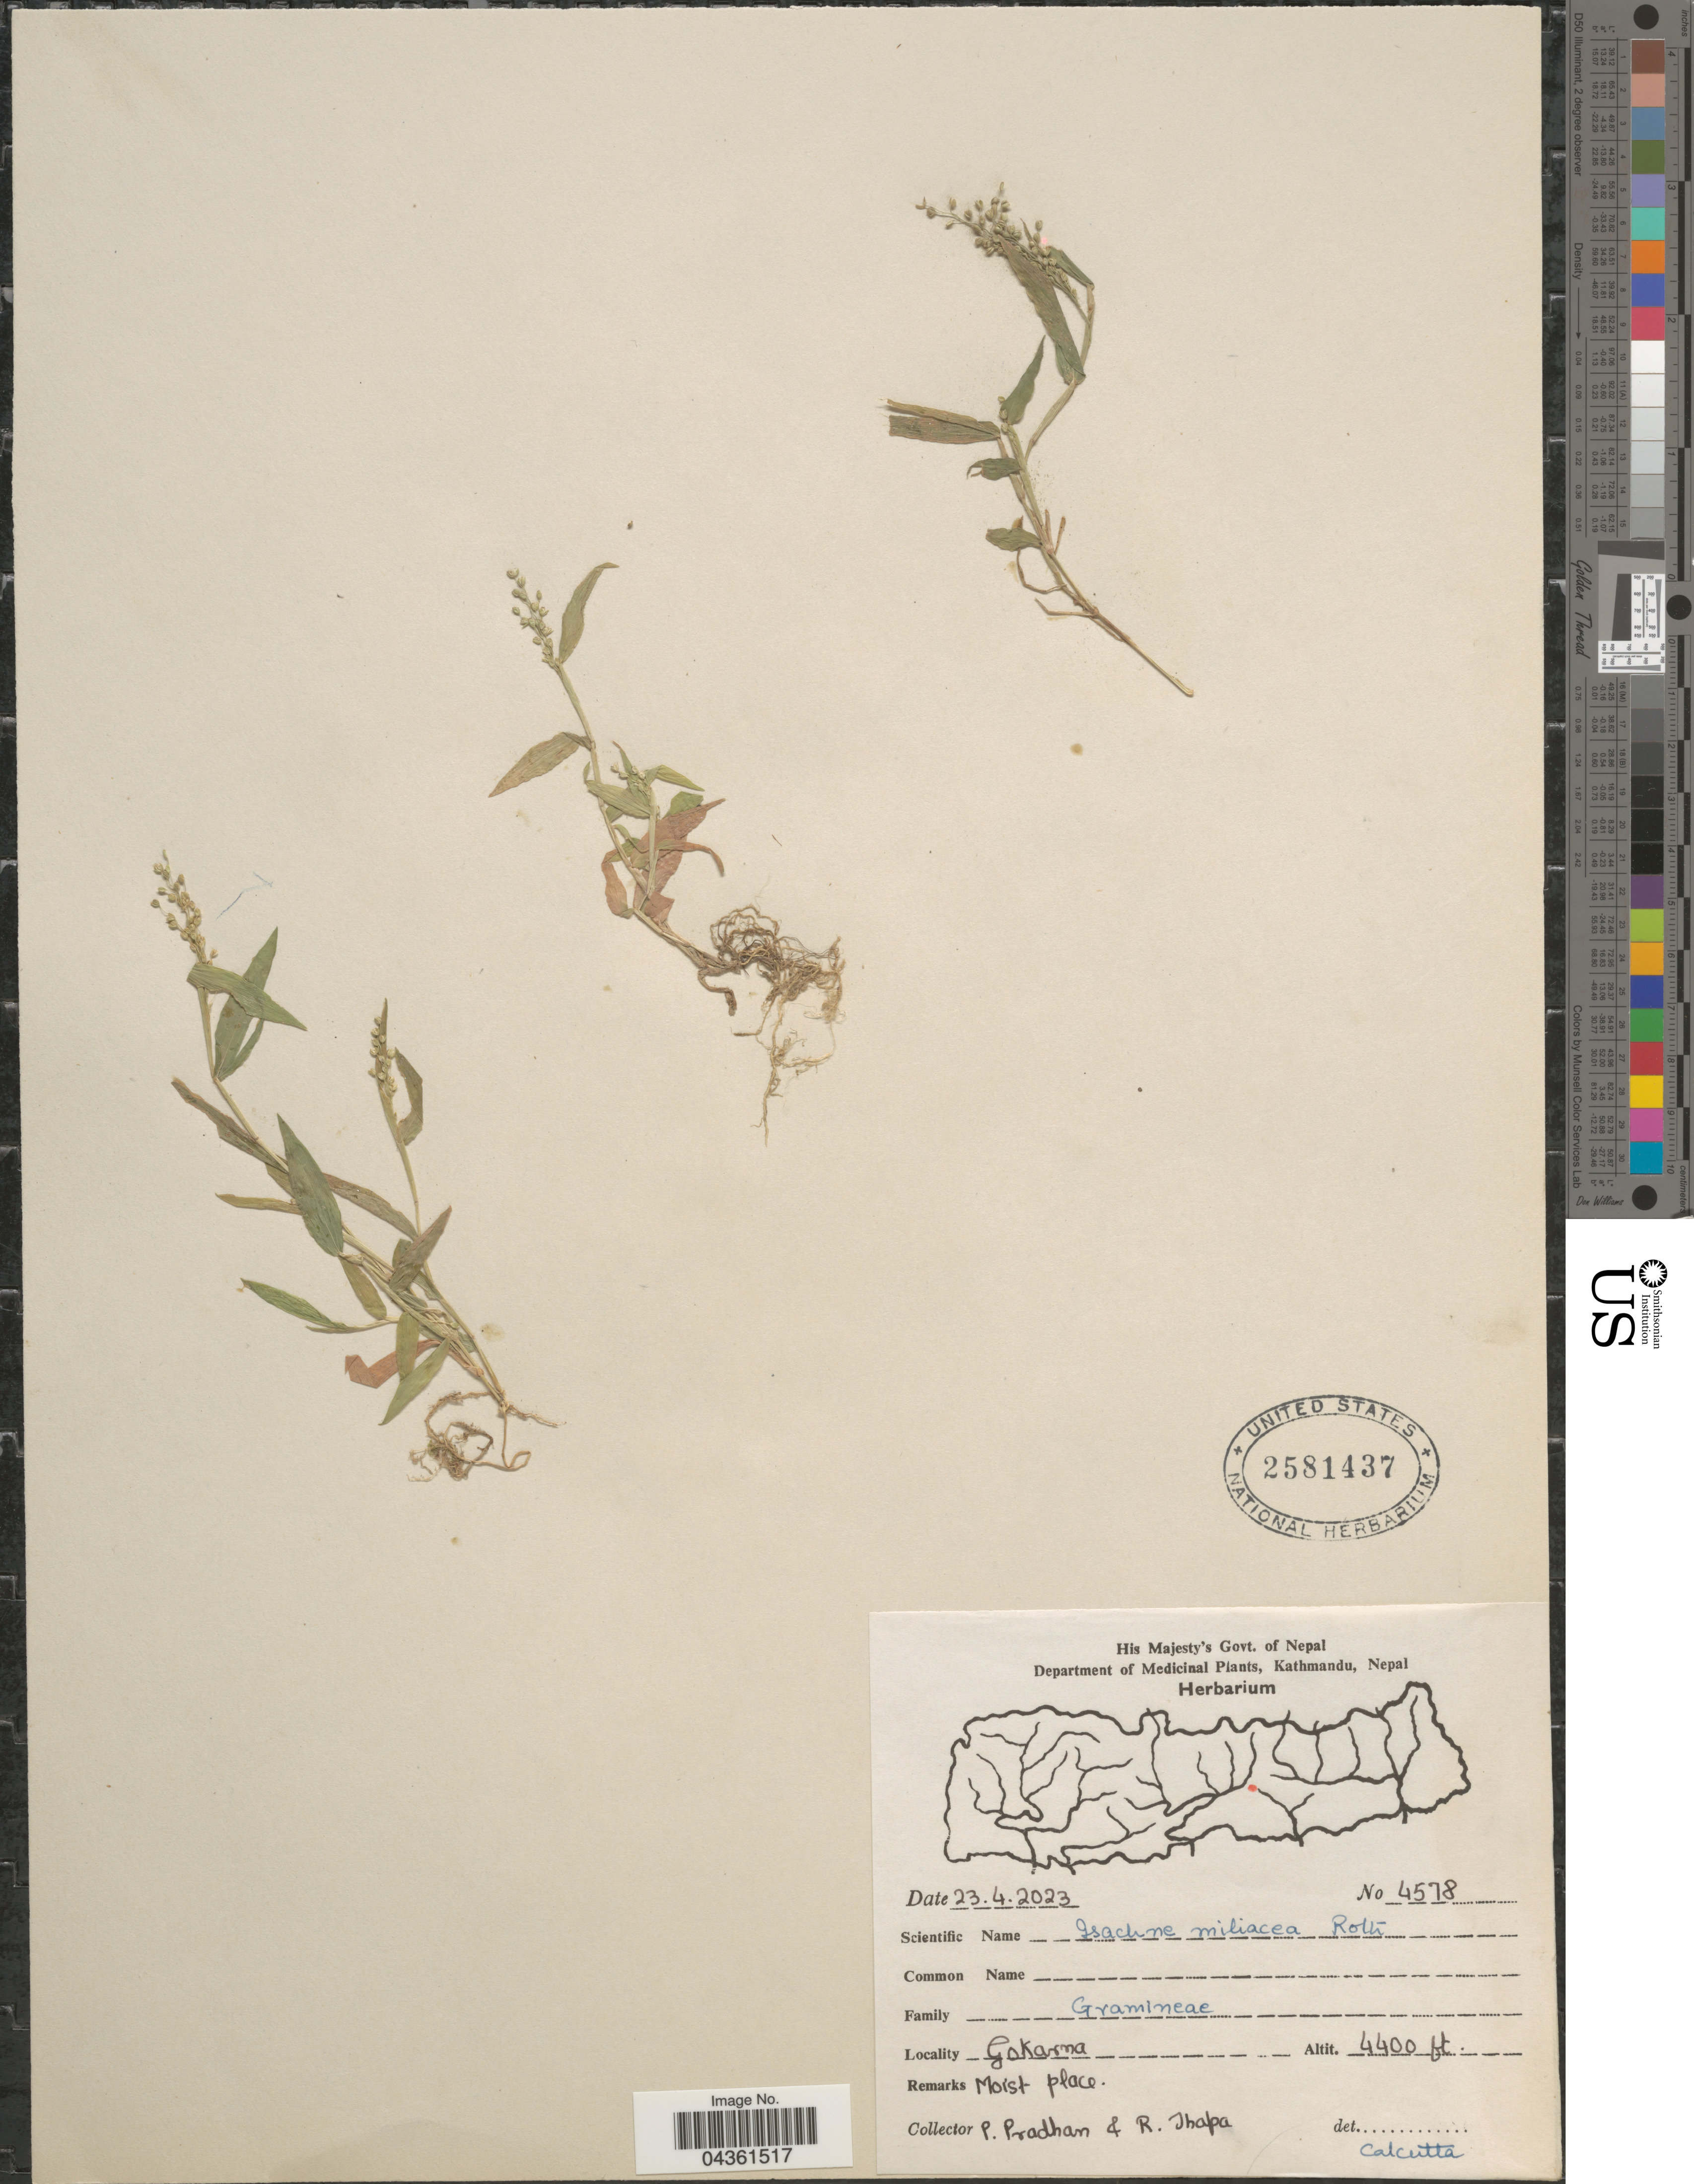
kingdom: Plantae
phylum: Tracheophyta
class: Liliopsida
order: Poales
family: Poaceae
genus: Isachne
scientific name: Isachne globosa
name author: (Thunb.) Kuntze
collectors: P. Pradhan & R. Thapa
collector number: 4578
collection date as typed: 23.4.2023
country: Nepal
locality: Gokarna.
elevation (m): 1341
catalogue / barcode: US 2581437